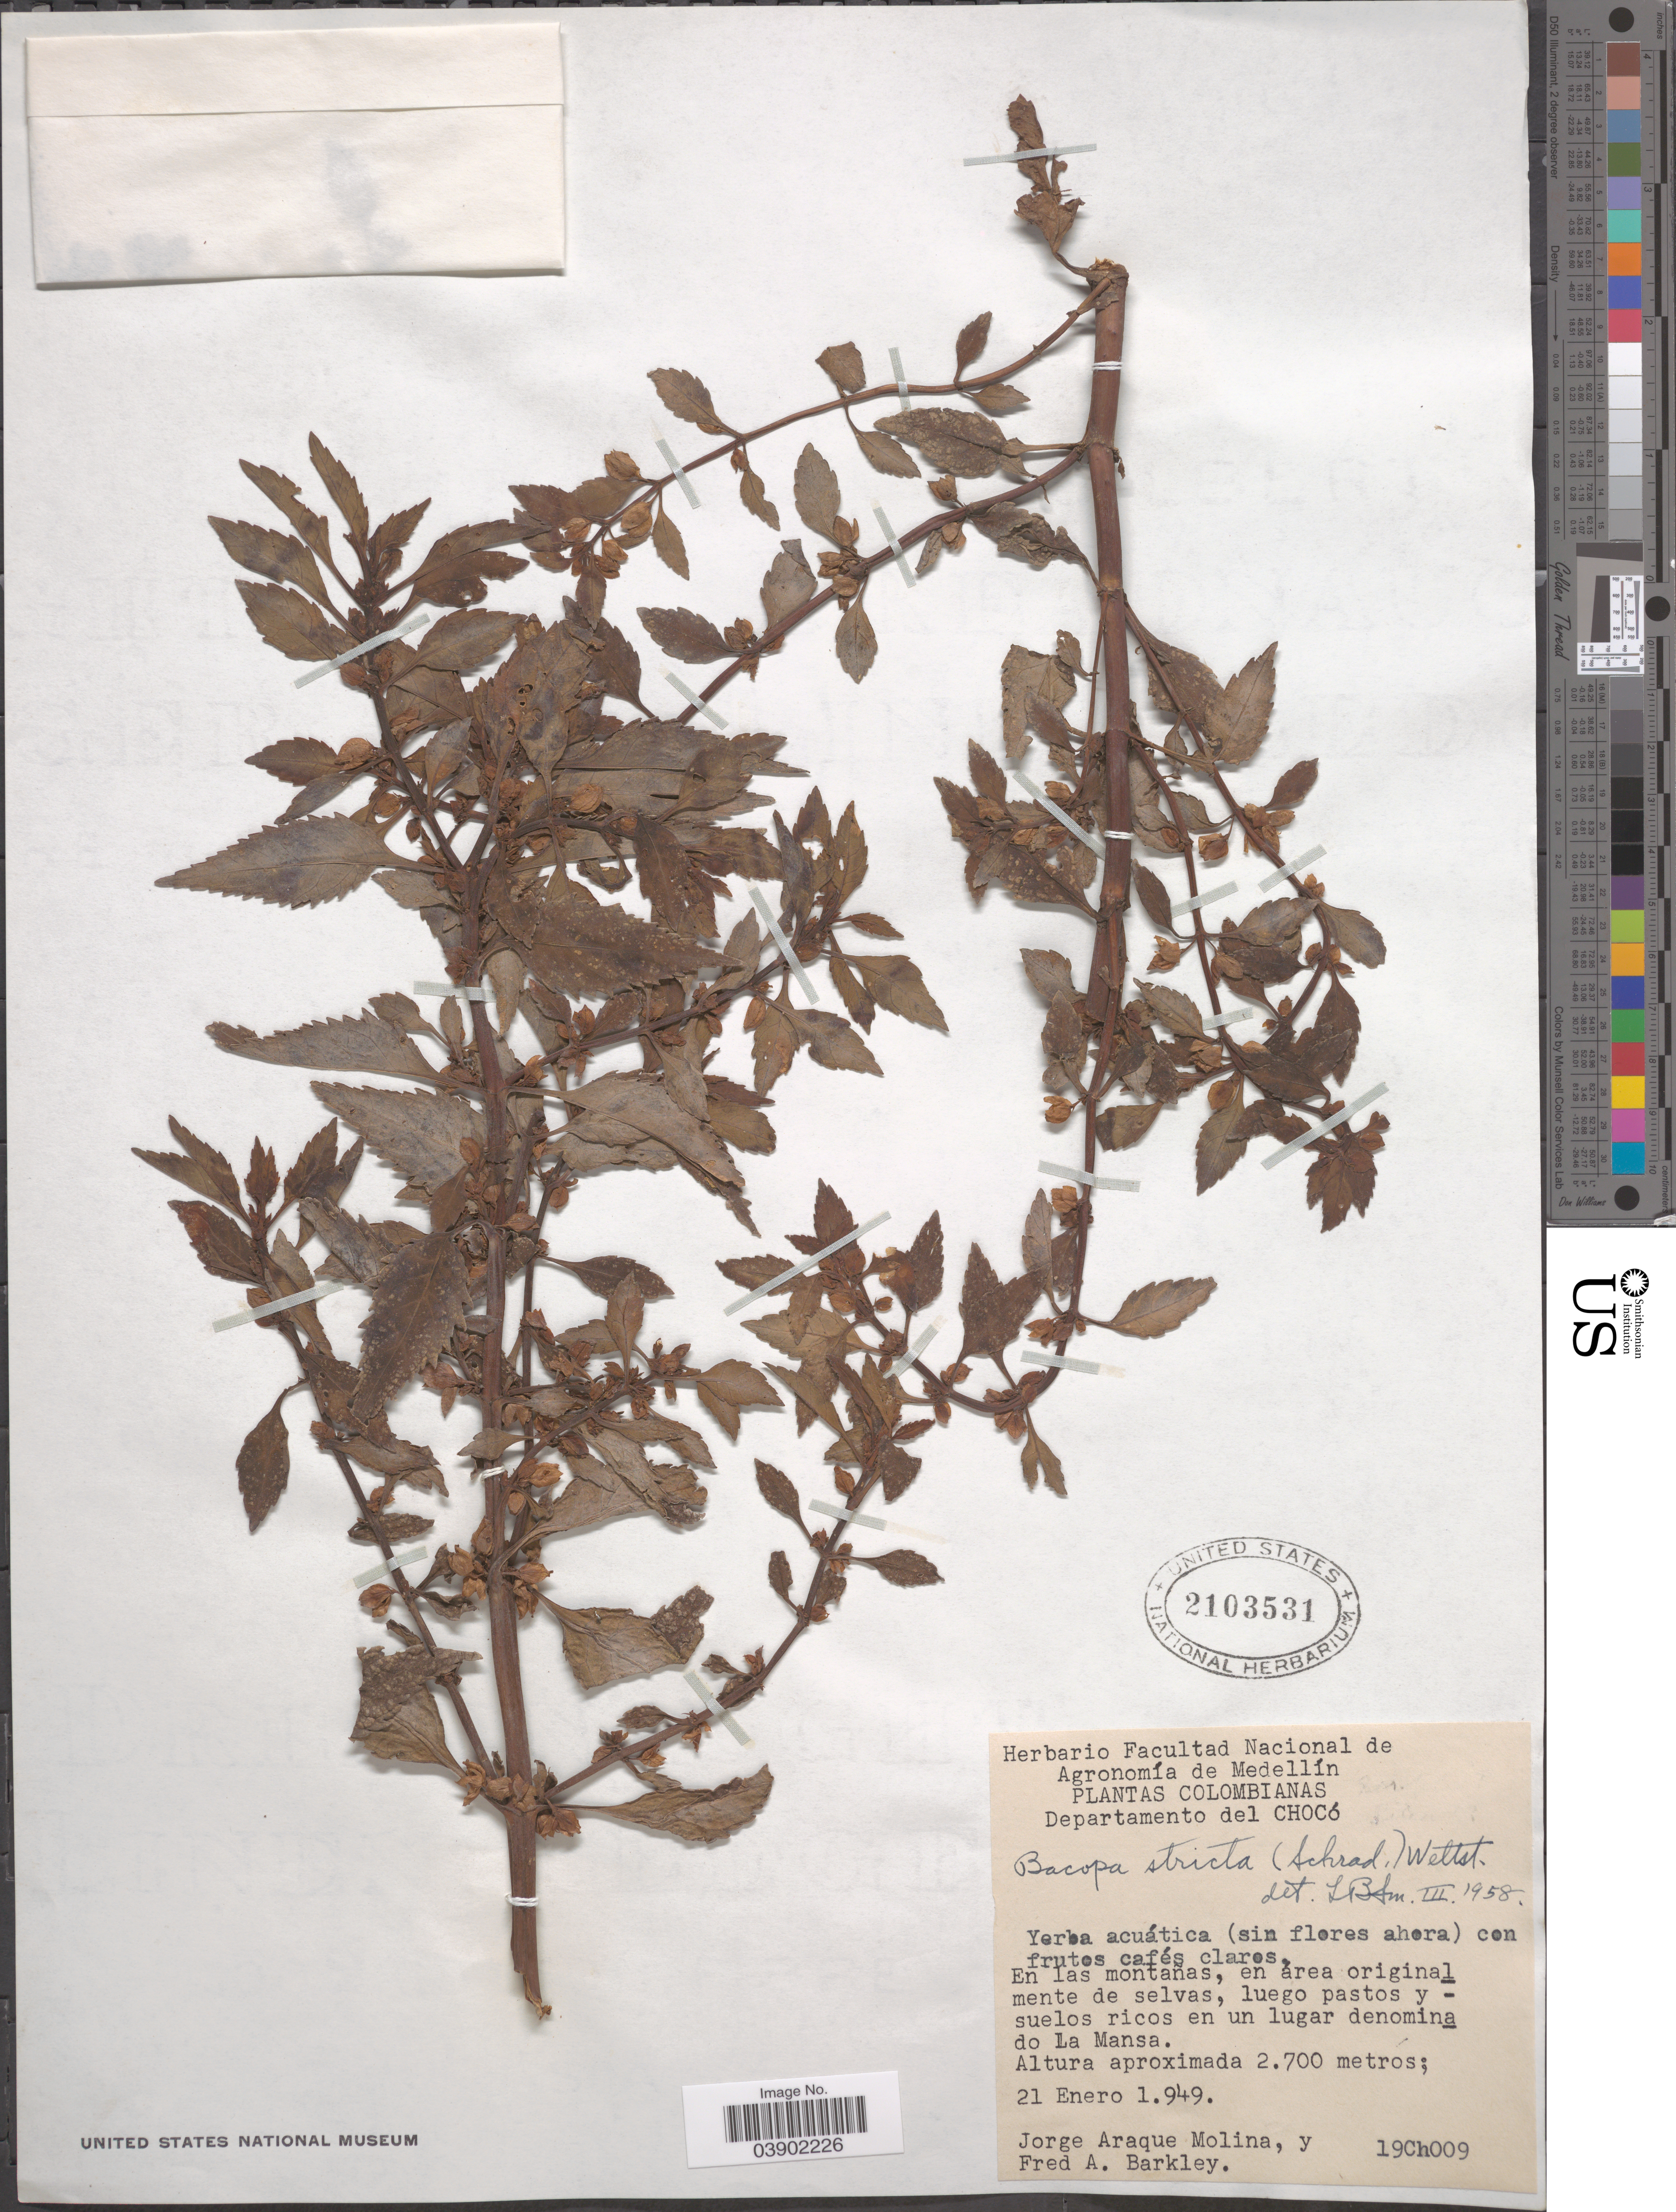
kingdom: Plantae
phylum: Tracheophyta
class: Magnoliopsida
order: Lamiales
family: Plantaginaceae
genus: Bacopa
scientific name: Bacopa stricta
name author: (Schrad.) Wettst. ex Edwall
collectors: J. Araque Molina & F. A. Barkley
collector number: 19Ch009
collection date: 1949-01-21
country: Colombia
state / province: Chocó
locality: Departamento del Chocó. En un lugar denomina do La Mansa.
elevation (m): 2700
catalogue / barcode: US 2103531